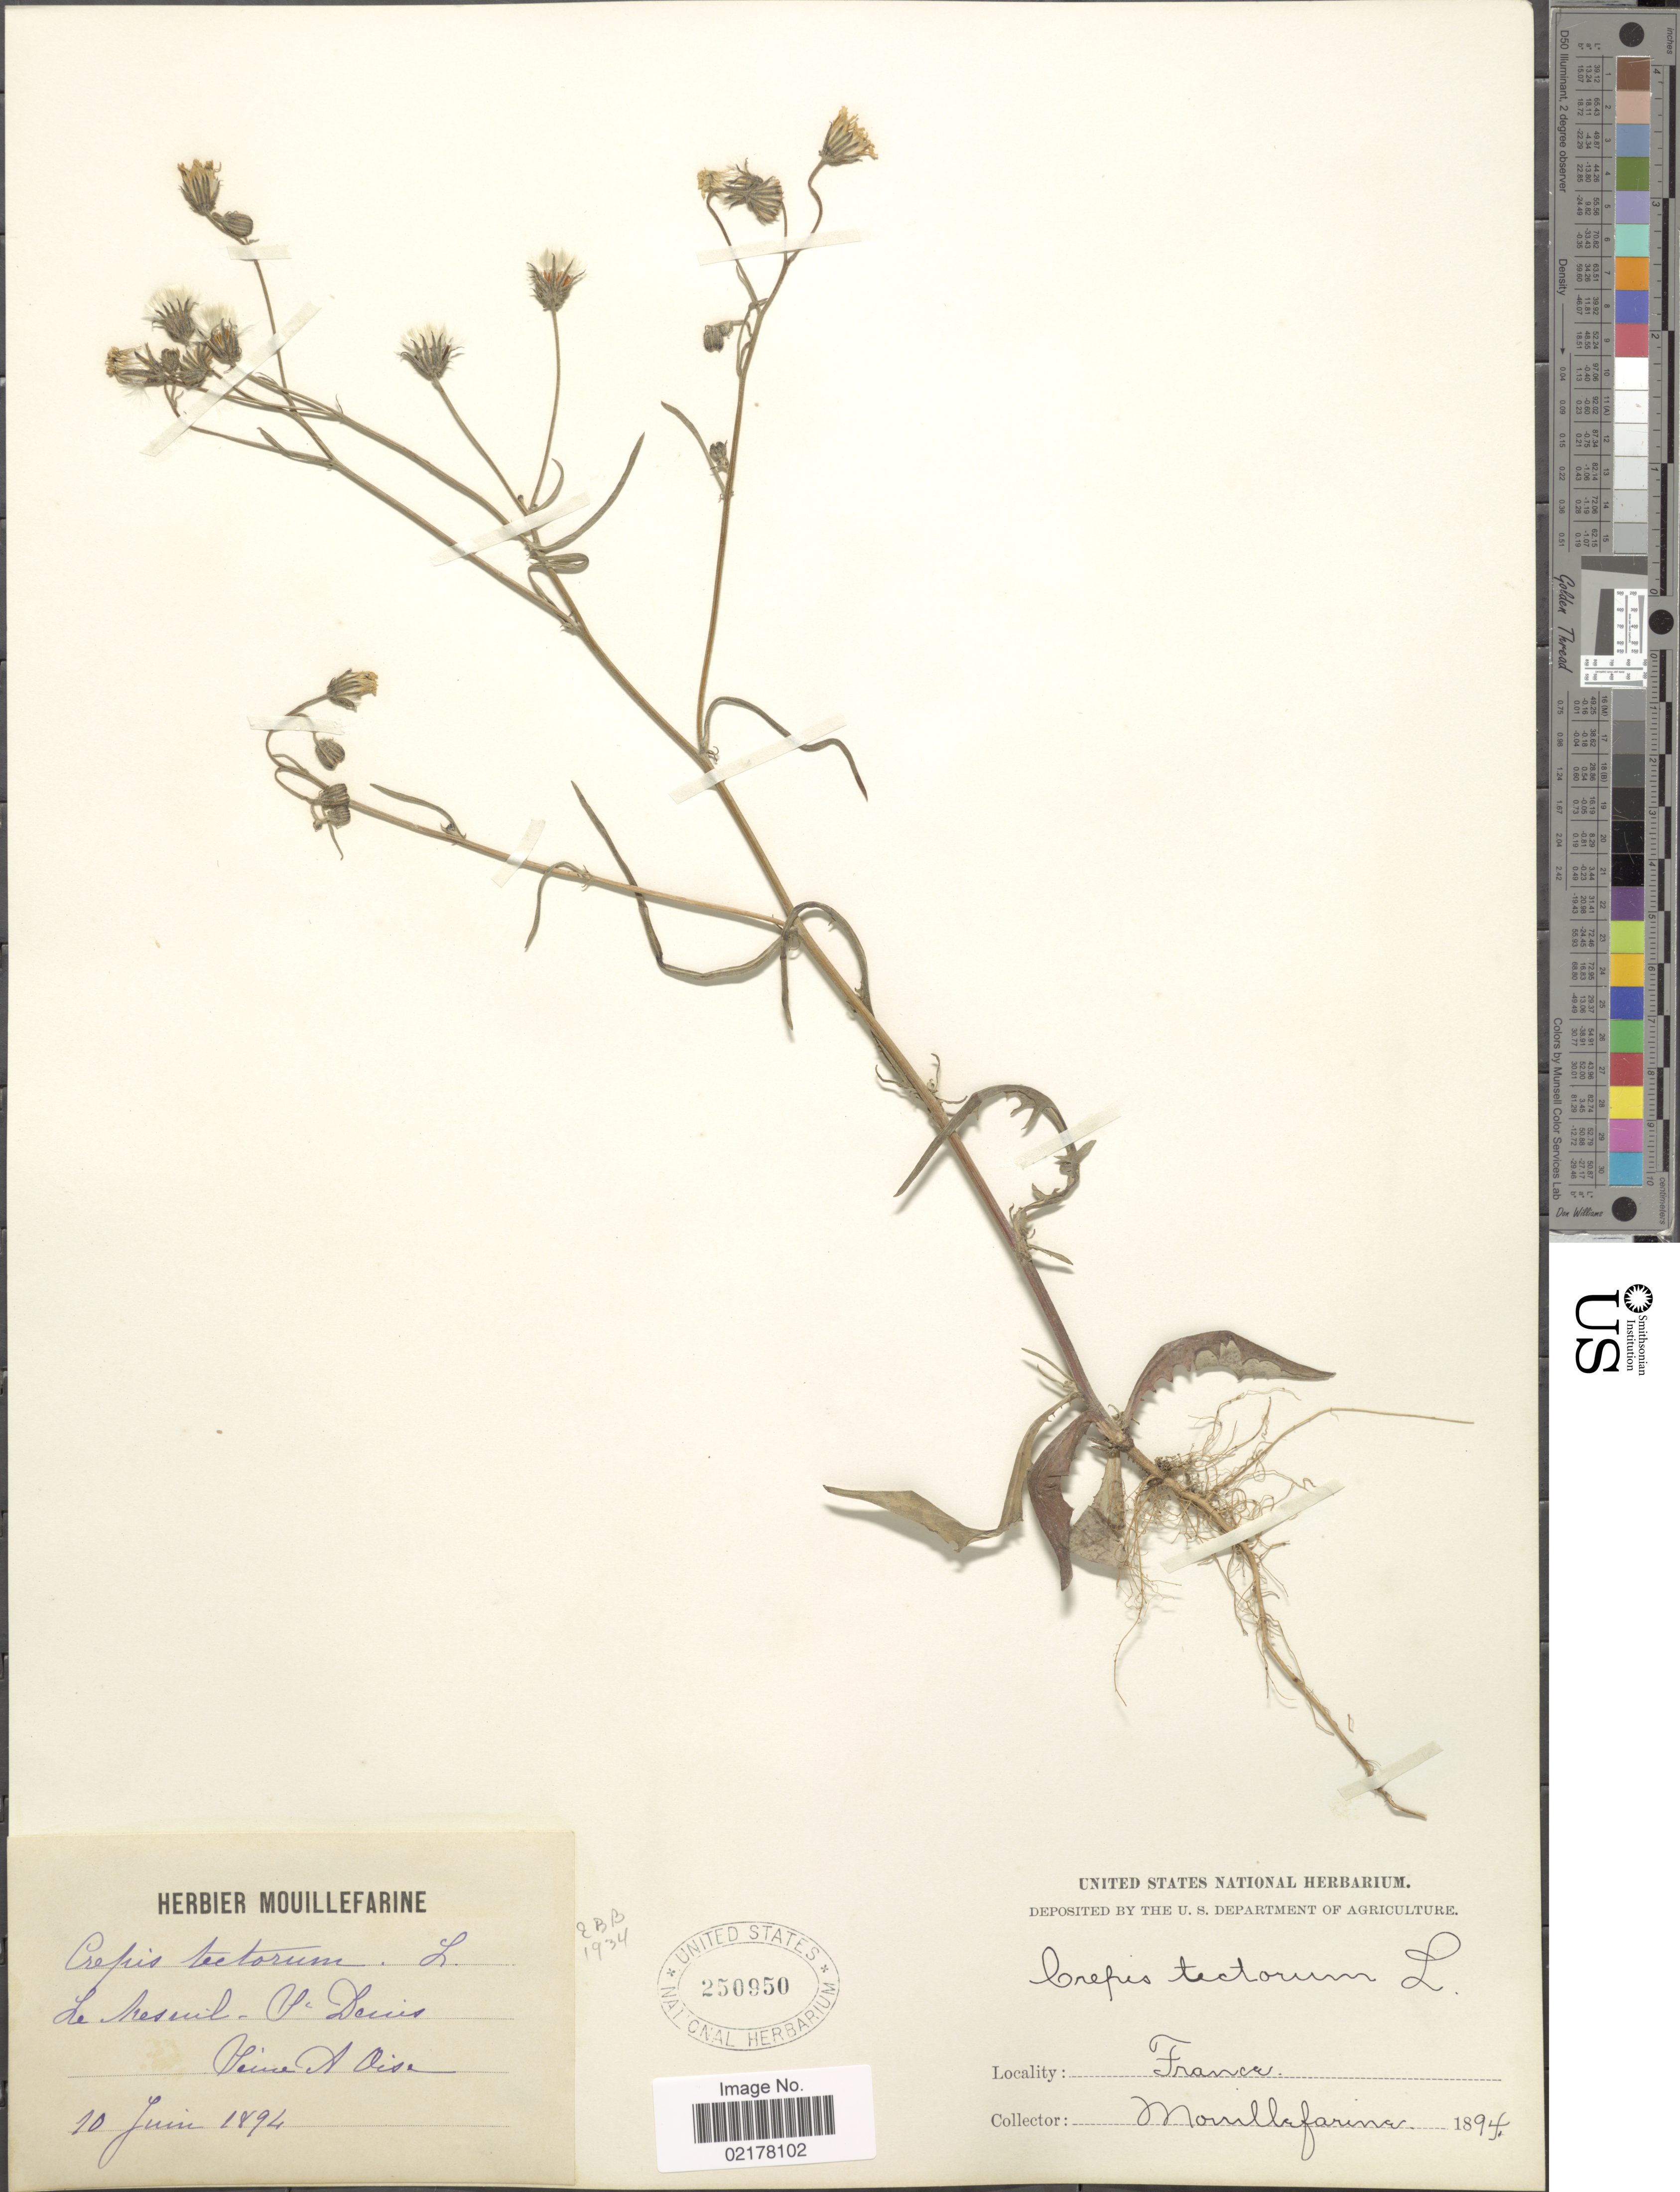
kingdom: Plantae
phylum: Tracheophyta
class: Magnoliopsida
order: Asterales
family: Asteraceae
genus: Crepis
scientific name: Crepis tectorum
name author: L.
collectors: A. Mouillefarine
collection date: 1894-06-20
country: France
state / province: Île-de-France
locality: Le Mesnil - Saint Denis, Seine et Oise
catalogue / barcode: US 250950